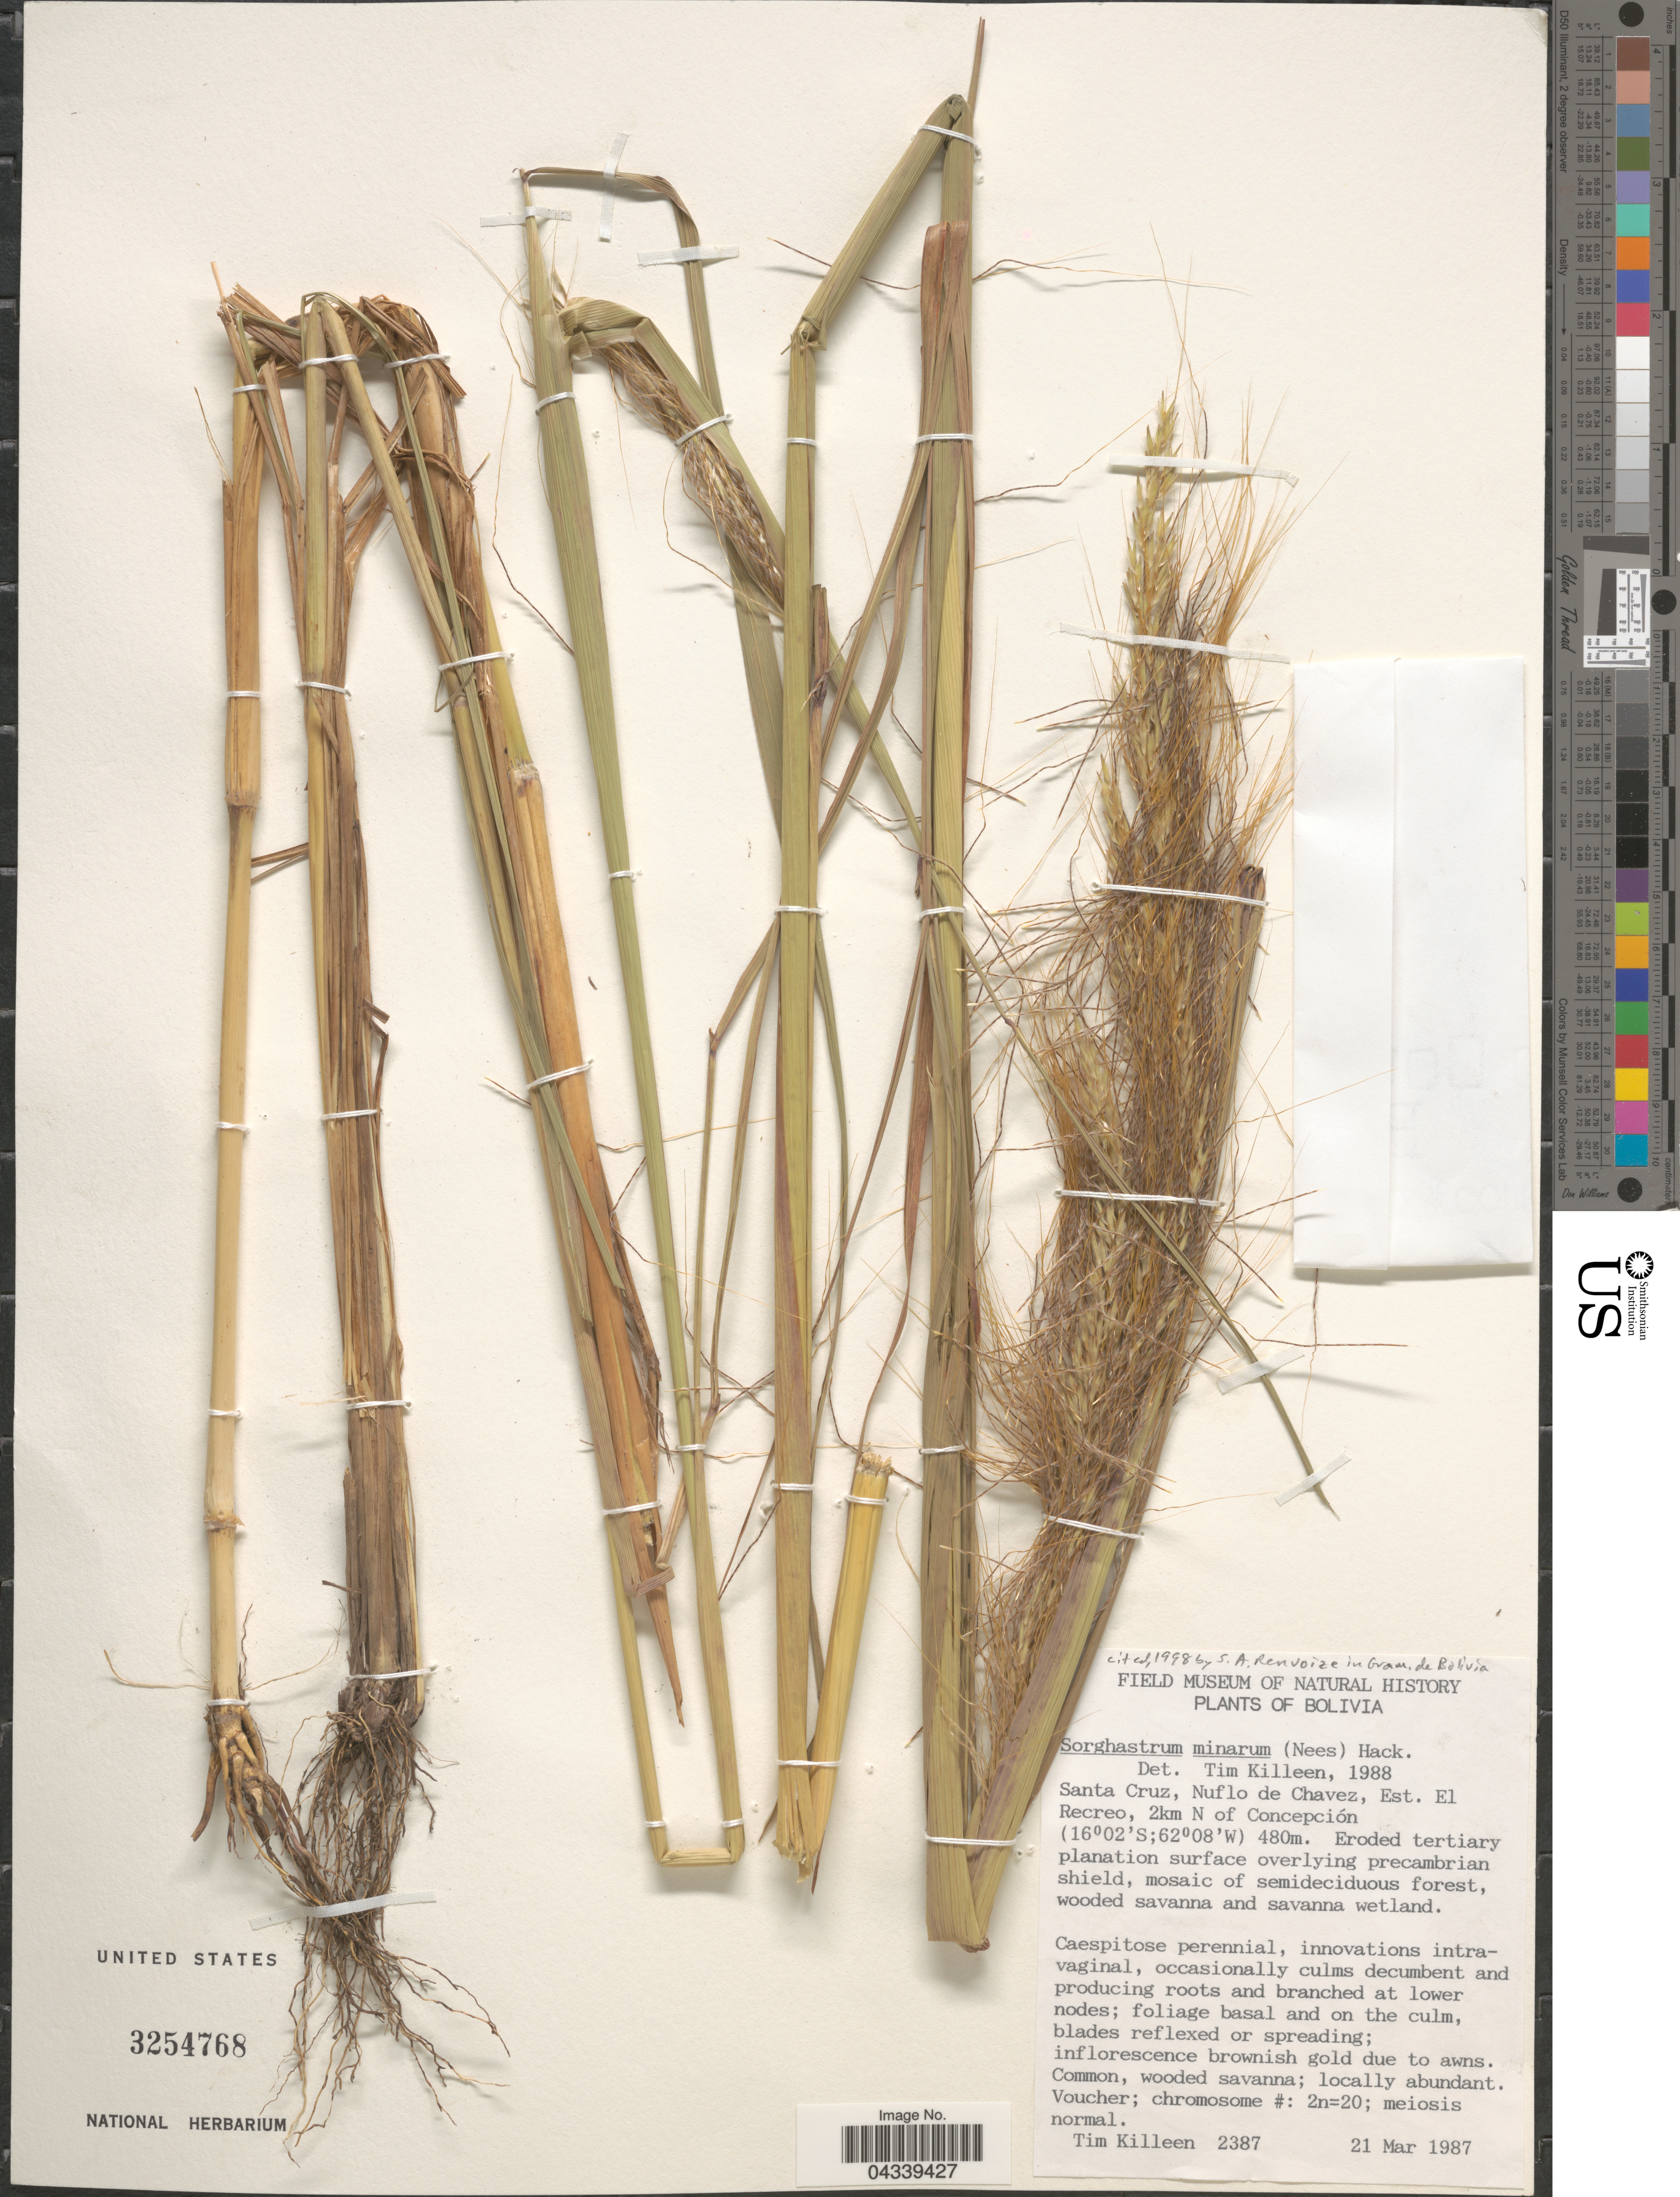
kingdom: Plantae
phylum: Tracheophyta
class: Liliopsida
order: Poales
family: Poaceae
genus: Sorghastrum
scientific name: Sorghastrum minarum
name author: (Nees) Hitchc.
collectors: T. J. Killeen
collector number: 2387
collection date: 1987-03-21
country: Bolivia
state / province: Santa Cruz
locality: Nuflo de Chavez, Est. El Recreo, 2km N of Concepción.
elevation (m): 480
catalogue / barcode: US 3254768